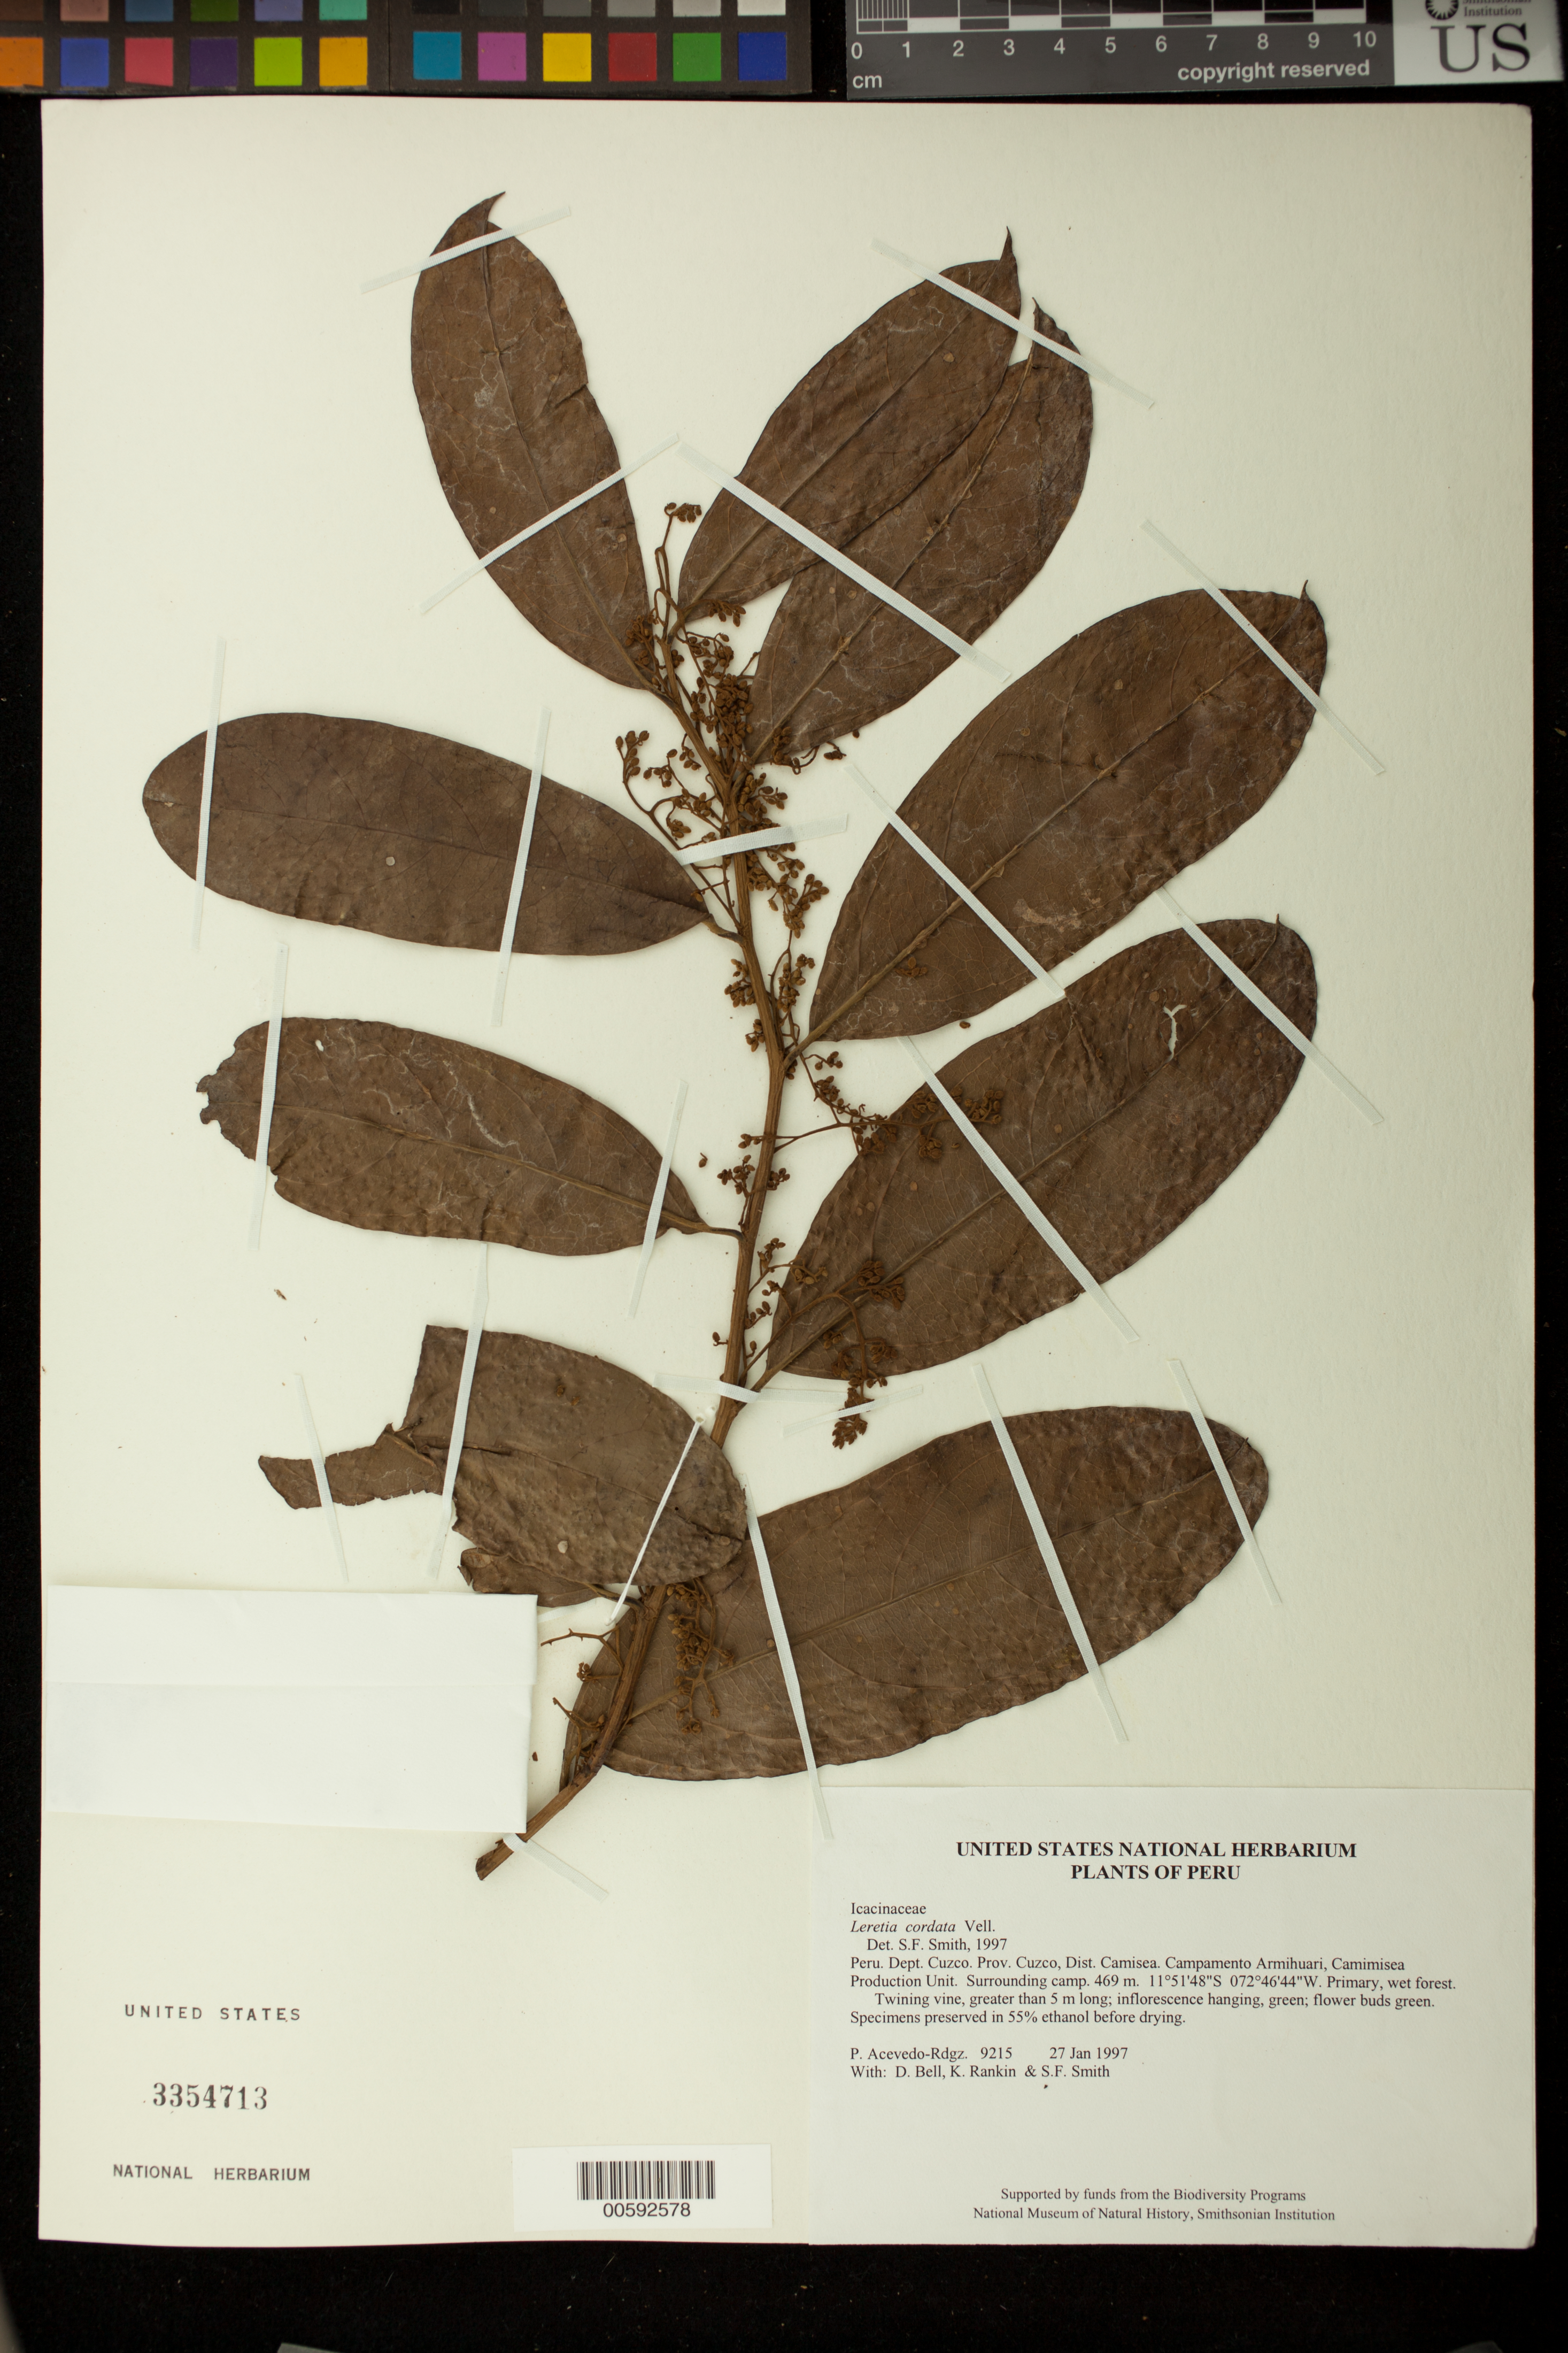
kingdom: Plantae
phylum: Tracheophyta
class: Magnoliopsida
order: Icacinales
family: Icacinaceae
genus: Leretia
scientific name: Leretia cordata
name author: Vell.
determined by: Smith, Stephen F., (US), NMNH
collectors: P. Acevedo-Rodr., D. A. Bell, K. B. Rankin & S.F. Smith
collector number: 9215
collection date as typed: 27 Jan 1997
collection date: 1997-01-27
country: Peru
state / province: Cusco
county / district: Cusco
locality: Districto Camisea, Campamento Armihuari, Camimisea Production Unit. Surrounding camp.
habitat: Primary, wet forest.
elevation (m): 469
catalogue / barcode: US 3354713